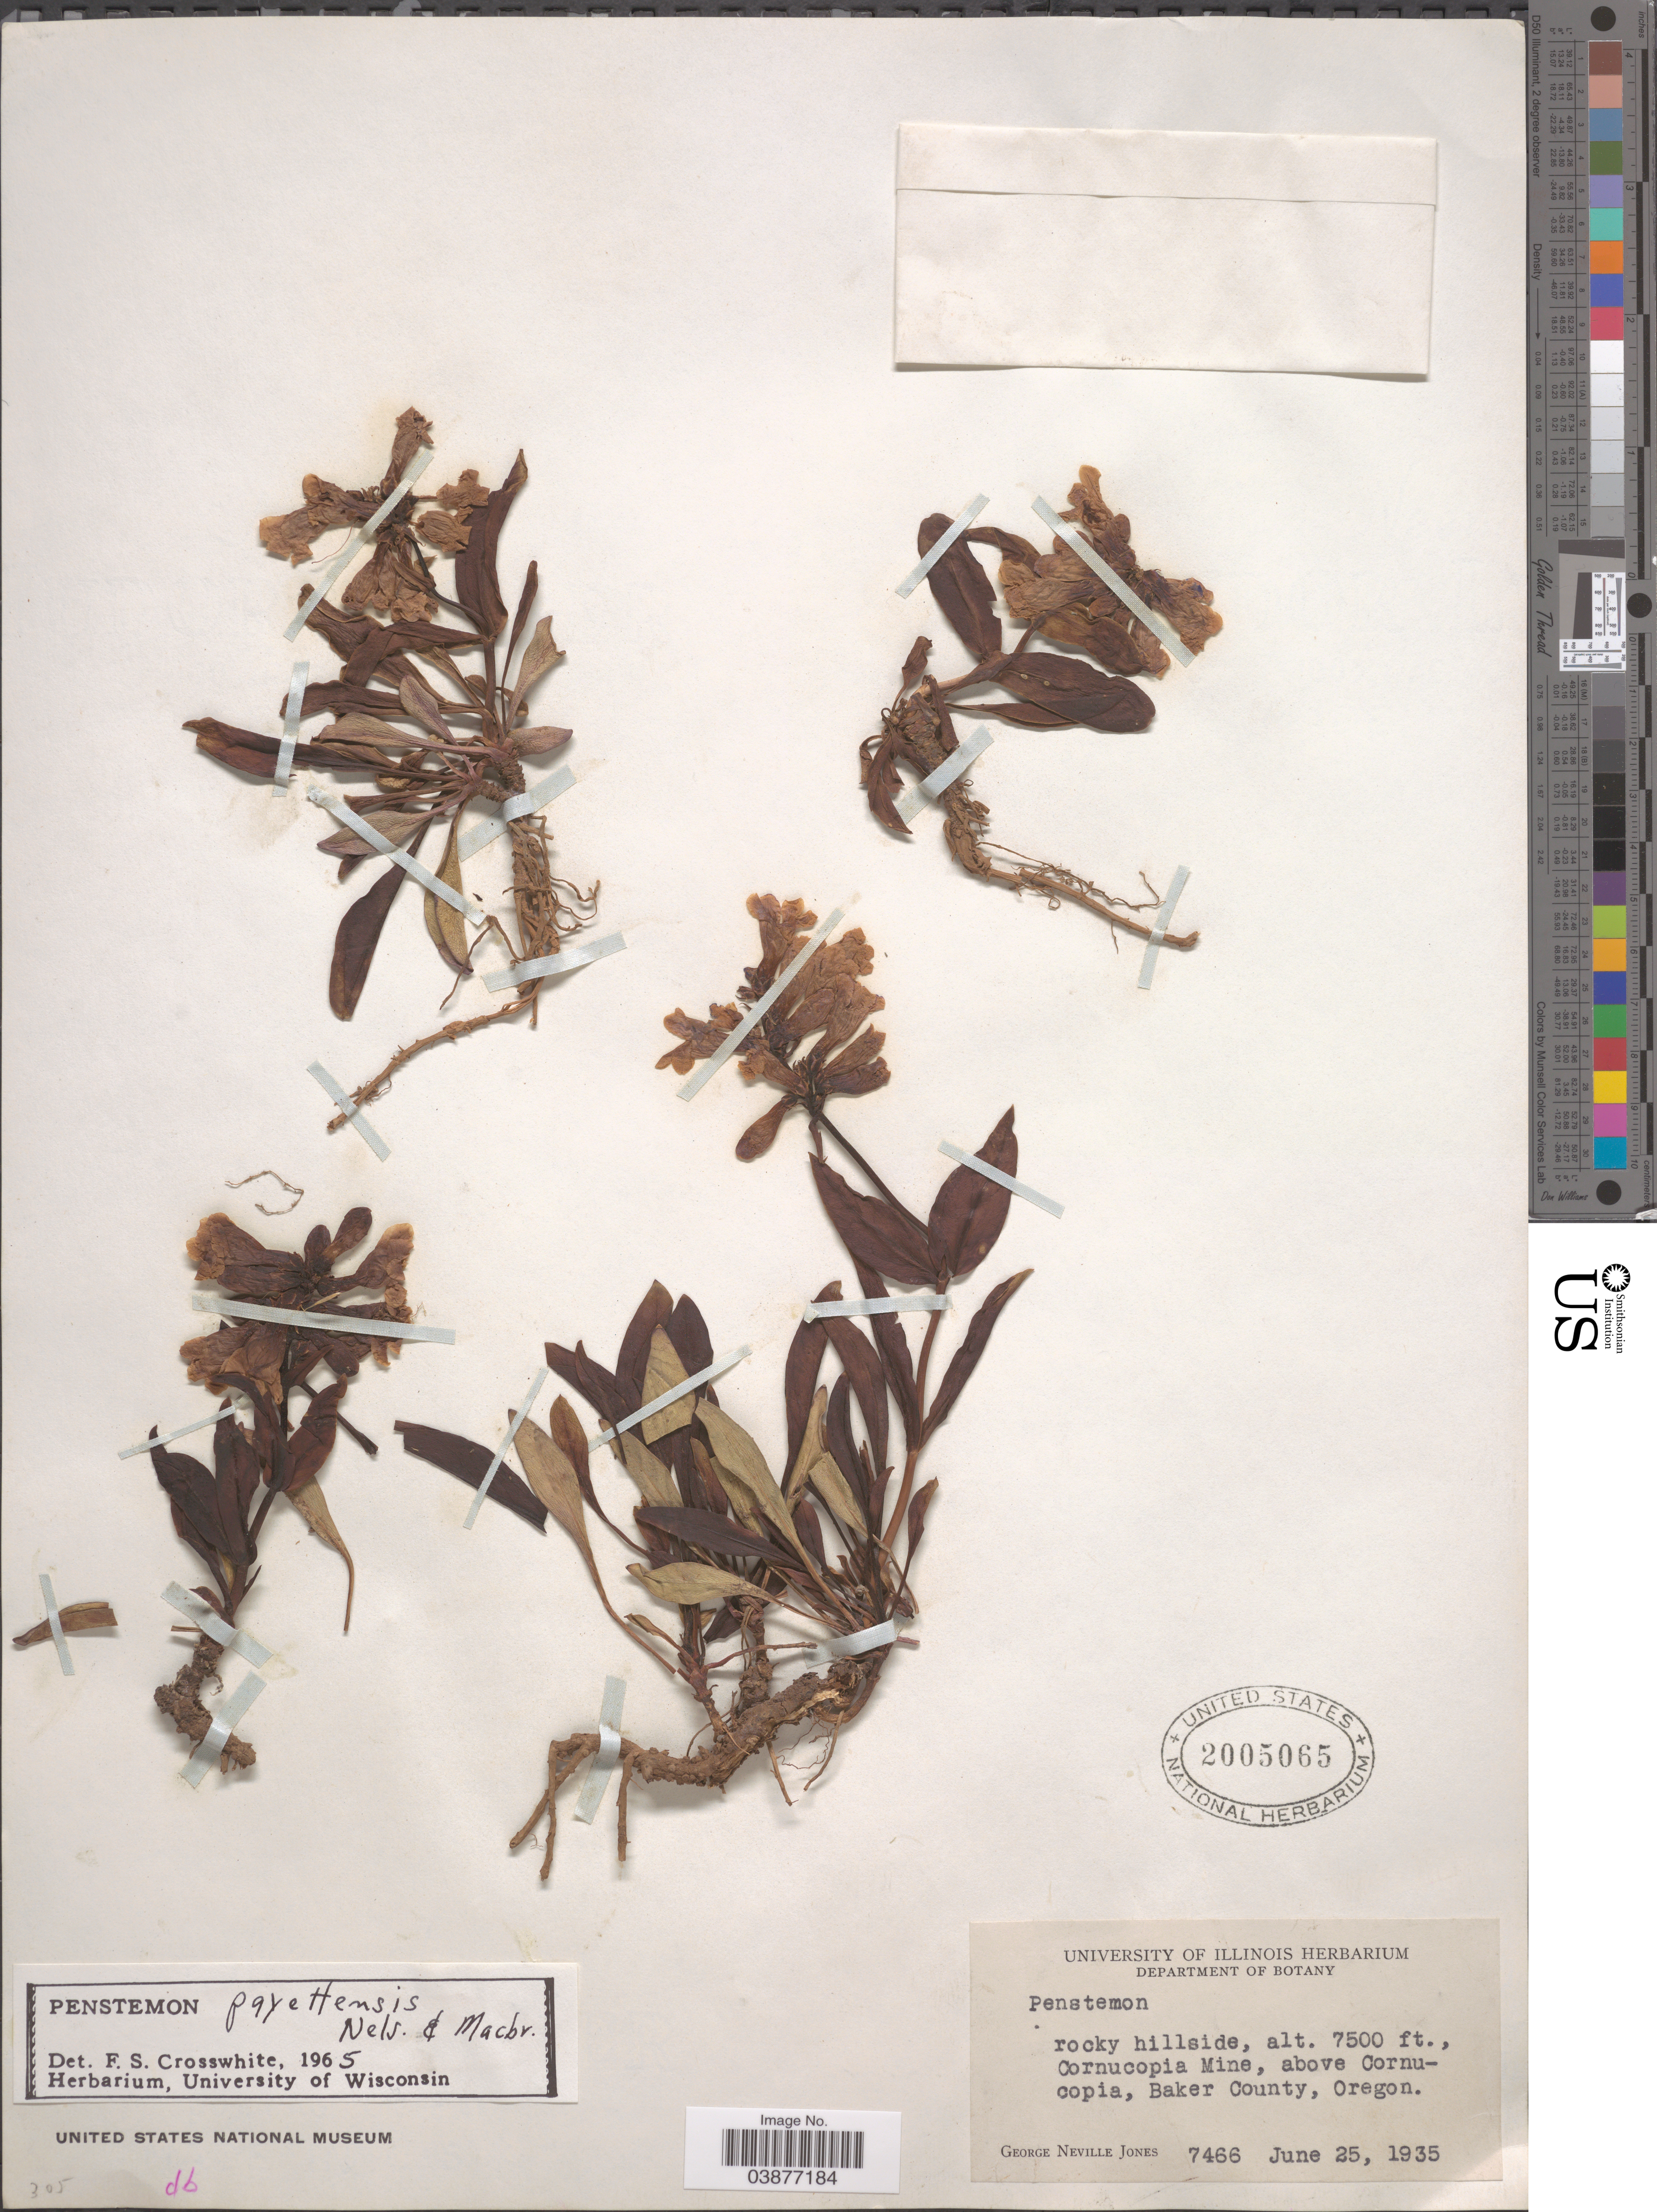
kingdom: Plantae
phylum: Tracheophyta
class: Magnoliopsida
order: Lamiales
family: Plantaginaceae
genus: Penstemon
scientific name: Penstemon payettensis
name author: J.F. Macbr. & A. Nelson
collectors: G. N. Jones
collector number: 7466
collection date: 1935-06-25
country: United States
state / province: Oregon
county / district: Baker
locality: Rocky hillside, Cornucopia Mine, above Cornucopia, Baker County.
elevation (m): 2286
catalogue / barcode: US 2005065